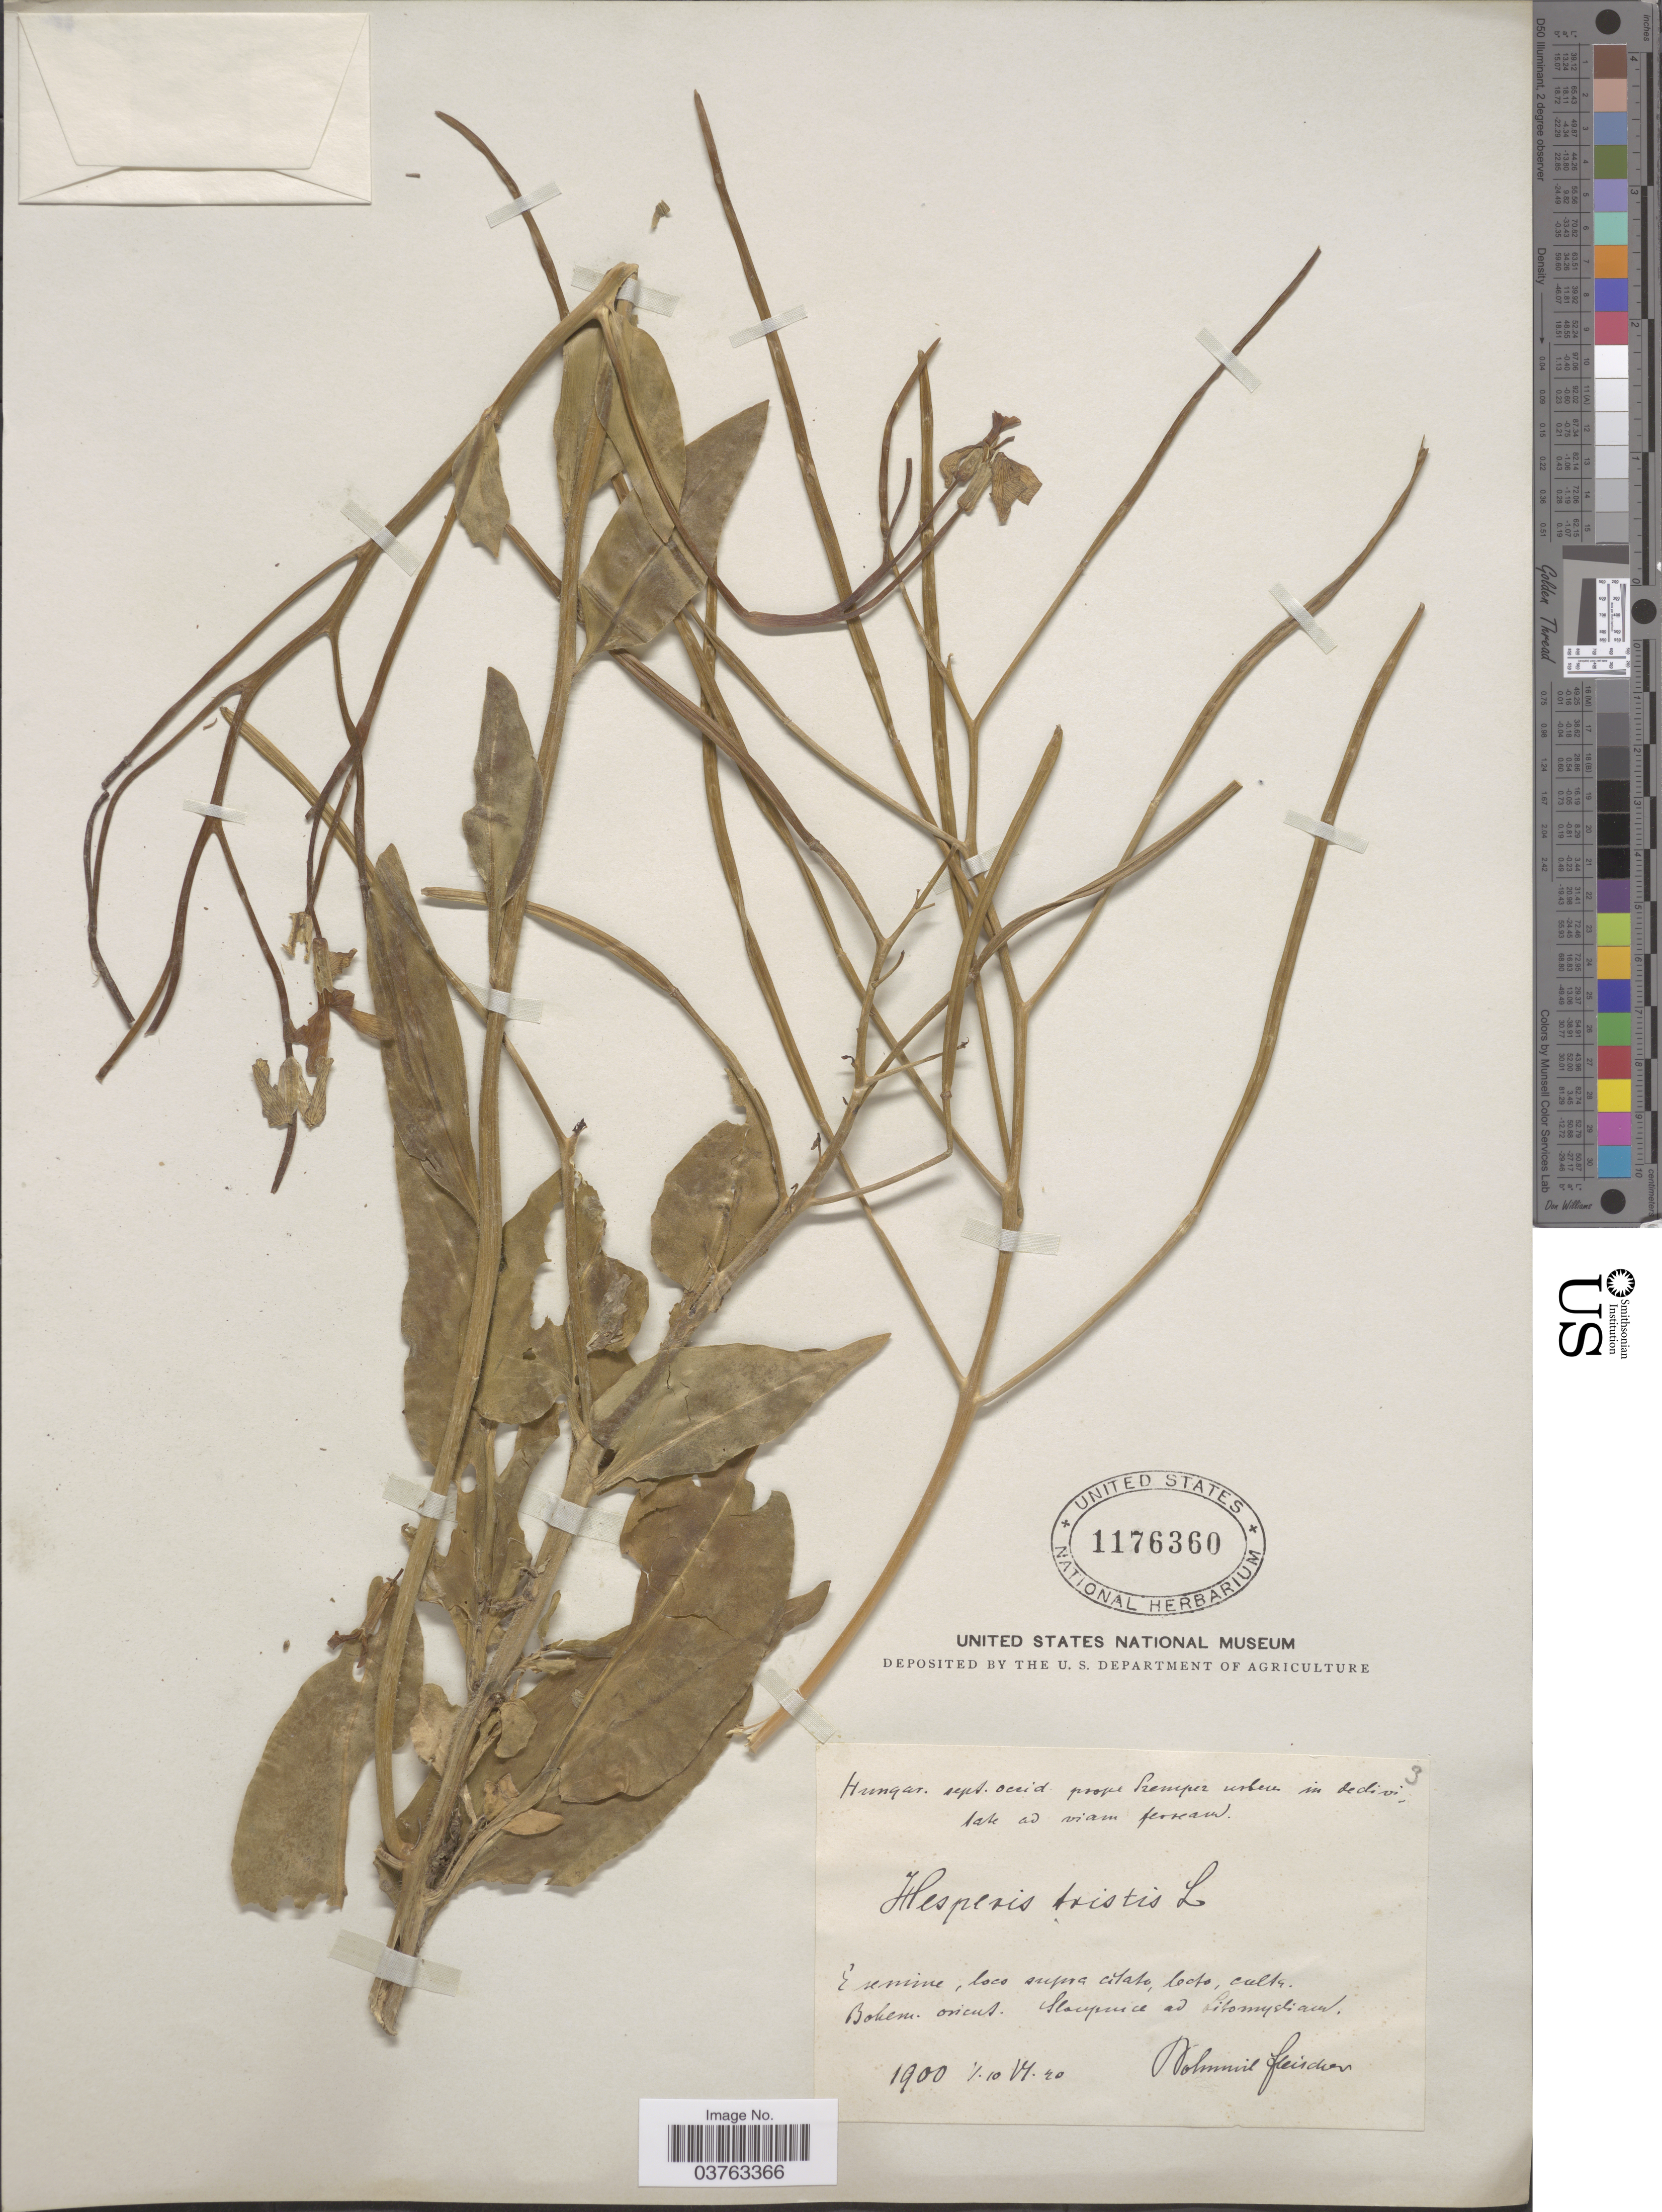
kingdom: Plantae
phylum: Tracheophyta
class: Magnoliopsida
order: Brassicales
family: Brassicaceae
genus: Hesperis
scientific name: Hesperis tristis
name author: L.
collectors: B. Fleischer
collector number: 3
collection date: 1900-05-10/1900-06-20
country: Hungary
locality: Hungar. sept. occid. prope Srempez urbem in dedivi late ad viam ferream. E semine, locs supra atato, lecto, culta. Bohem orient. Slacymice ad Litomysliam. [interpreted]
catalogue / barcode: US 1176360